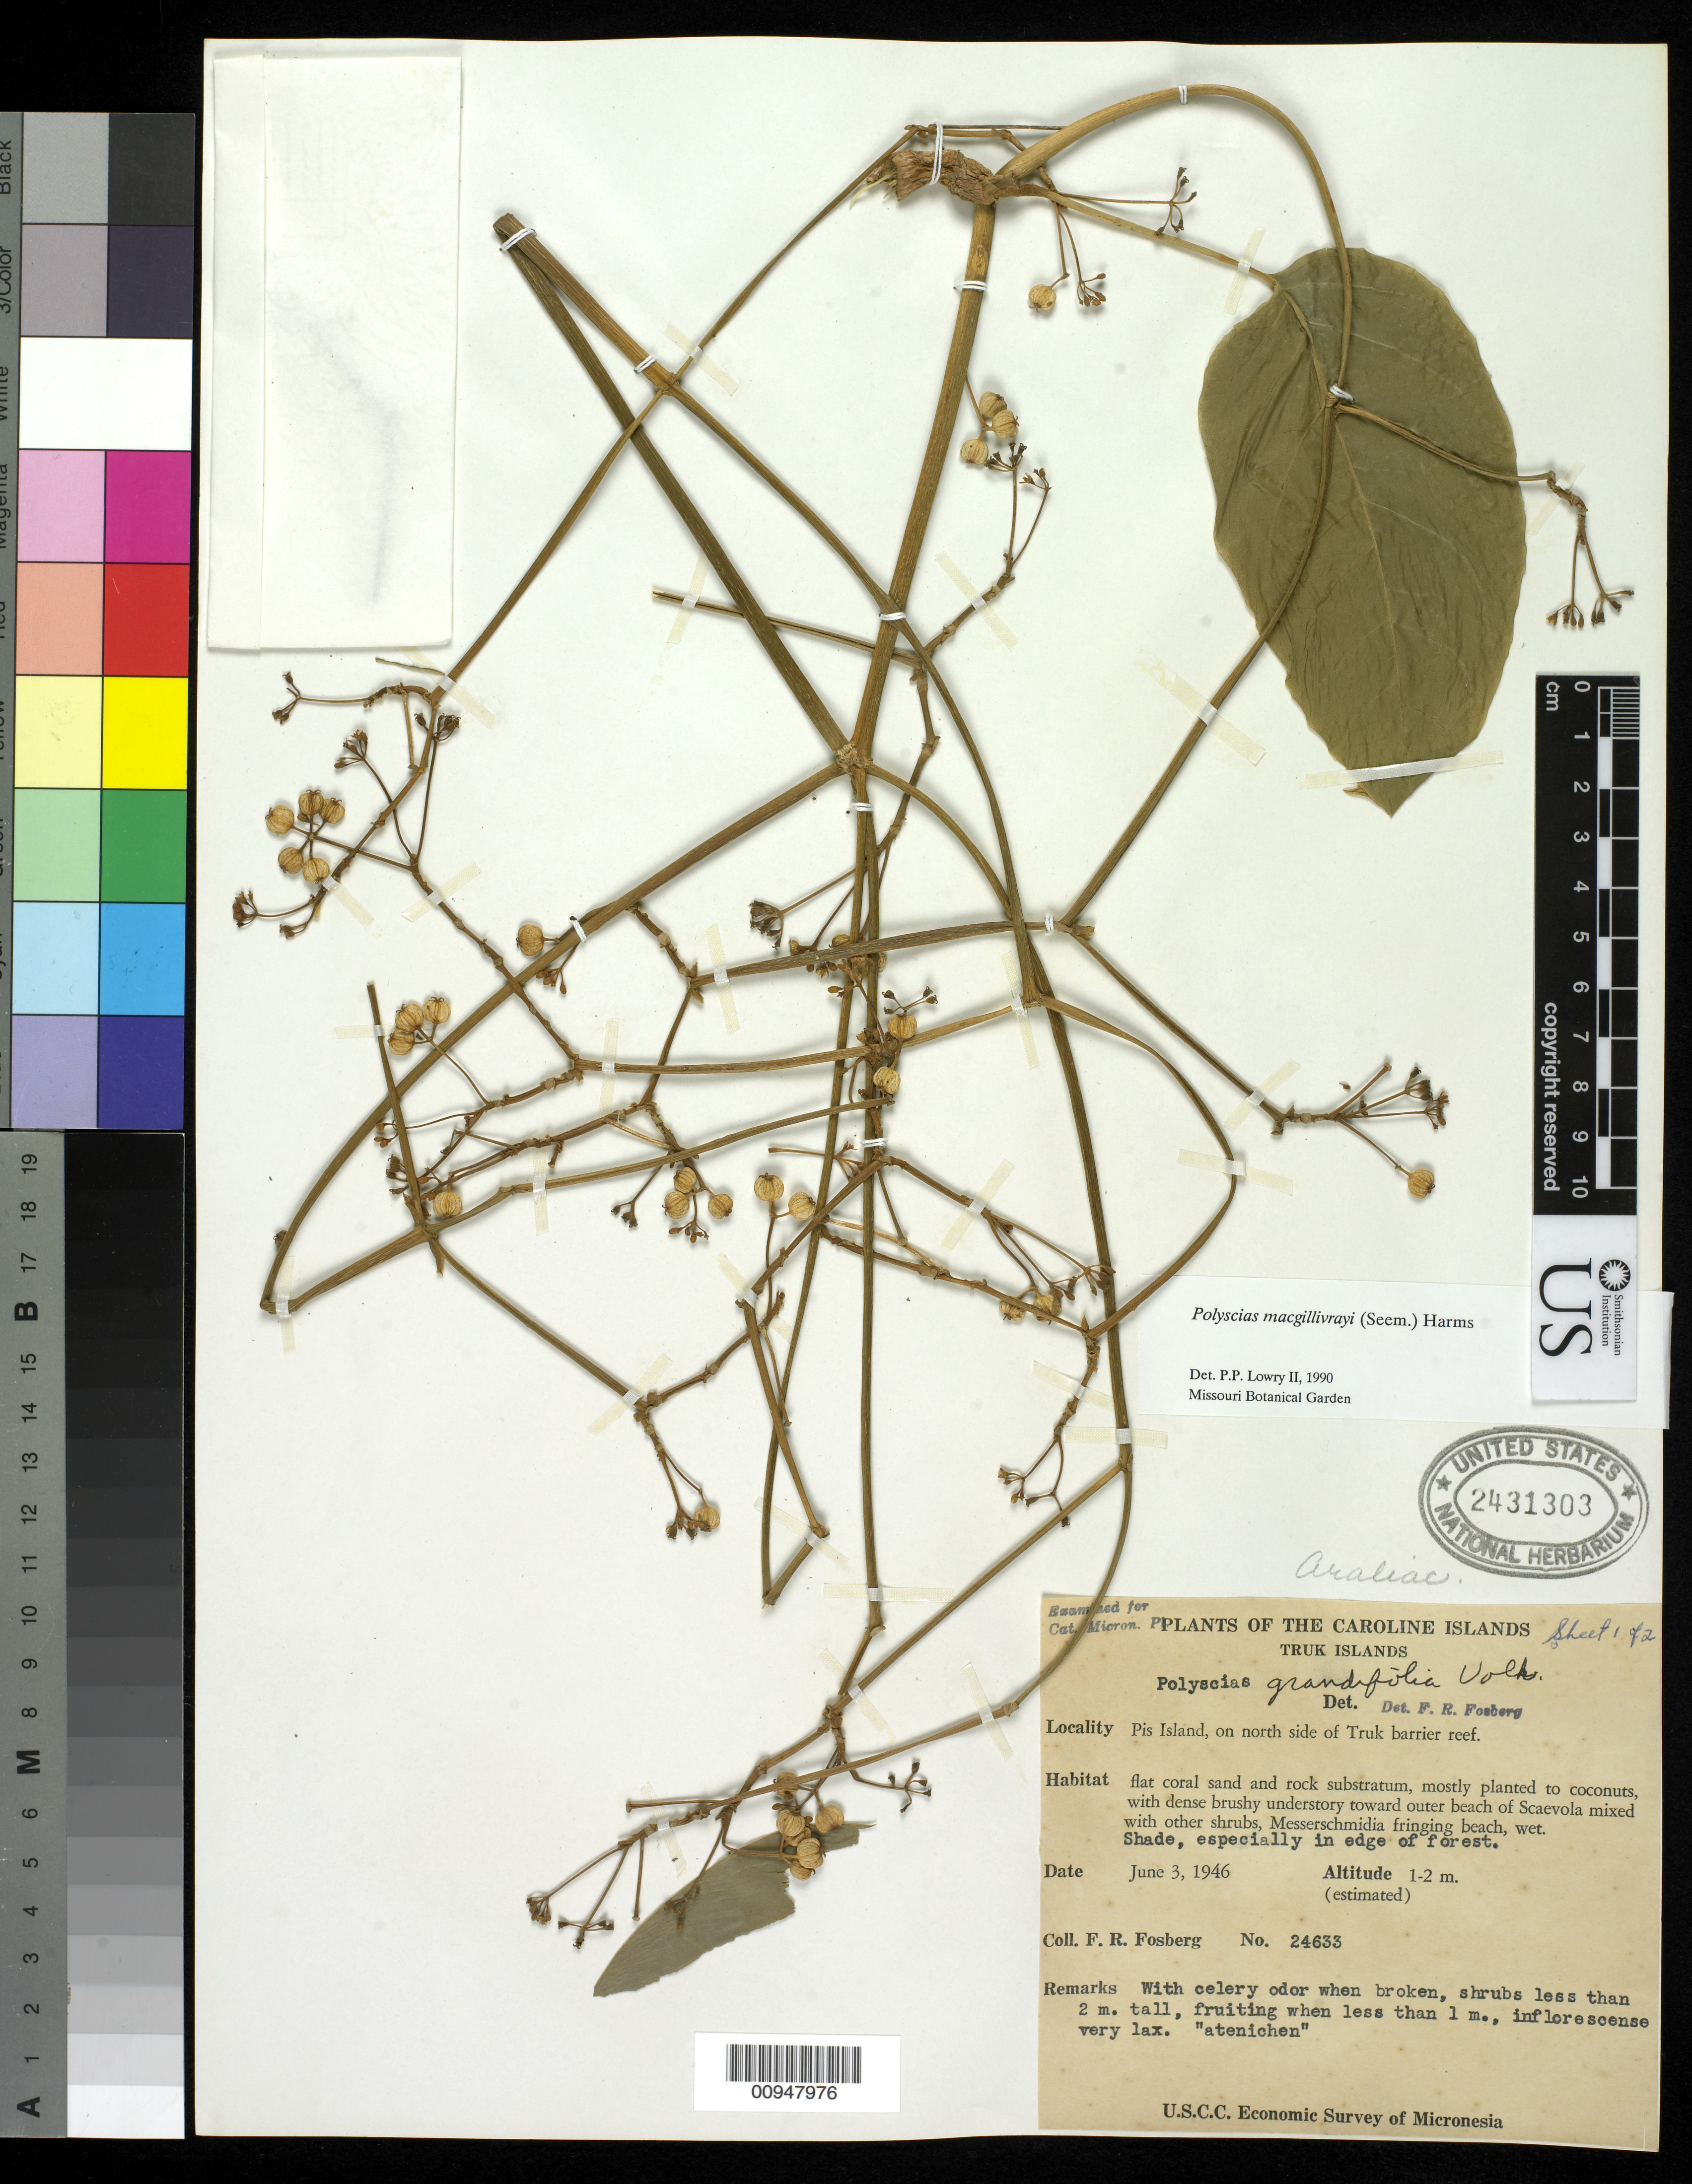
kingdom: Plantae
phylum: Tracheophyta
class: Magnoliopsida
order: Apiales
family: Araliaceae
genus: Polyscias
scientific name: Polyscias macgillivrayi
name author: Harms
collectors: F. R. Fosberg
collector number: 24633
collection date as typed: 03 Jun 1946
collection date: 1946-06-03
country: Micronesia, Federated States of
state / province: Truk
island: Losap Atoll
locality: Pis Islet, N side of Truk barrier reef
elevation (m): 1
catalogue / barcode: US 2431303